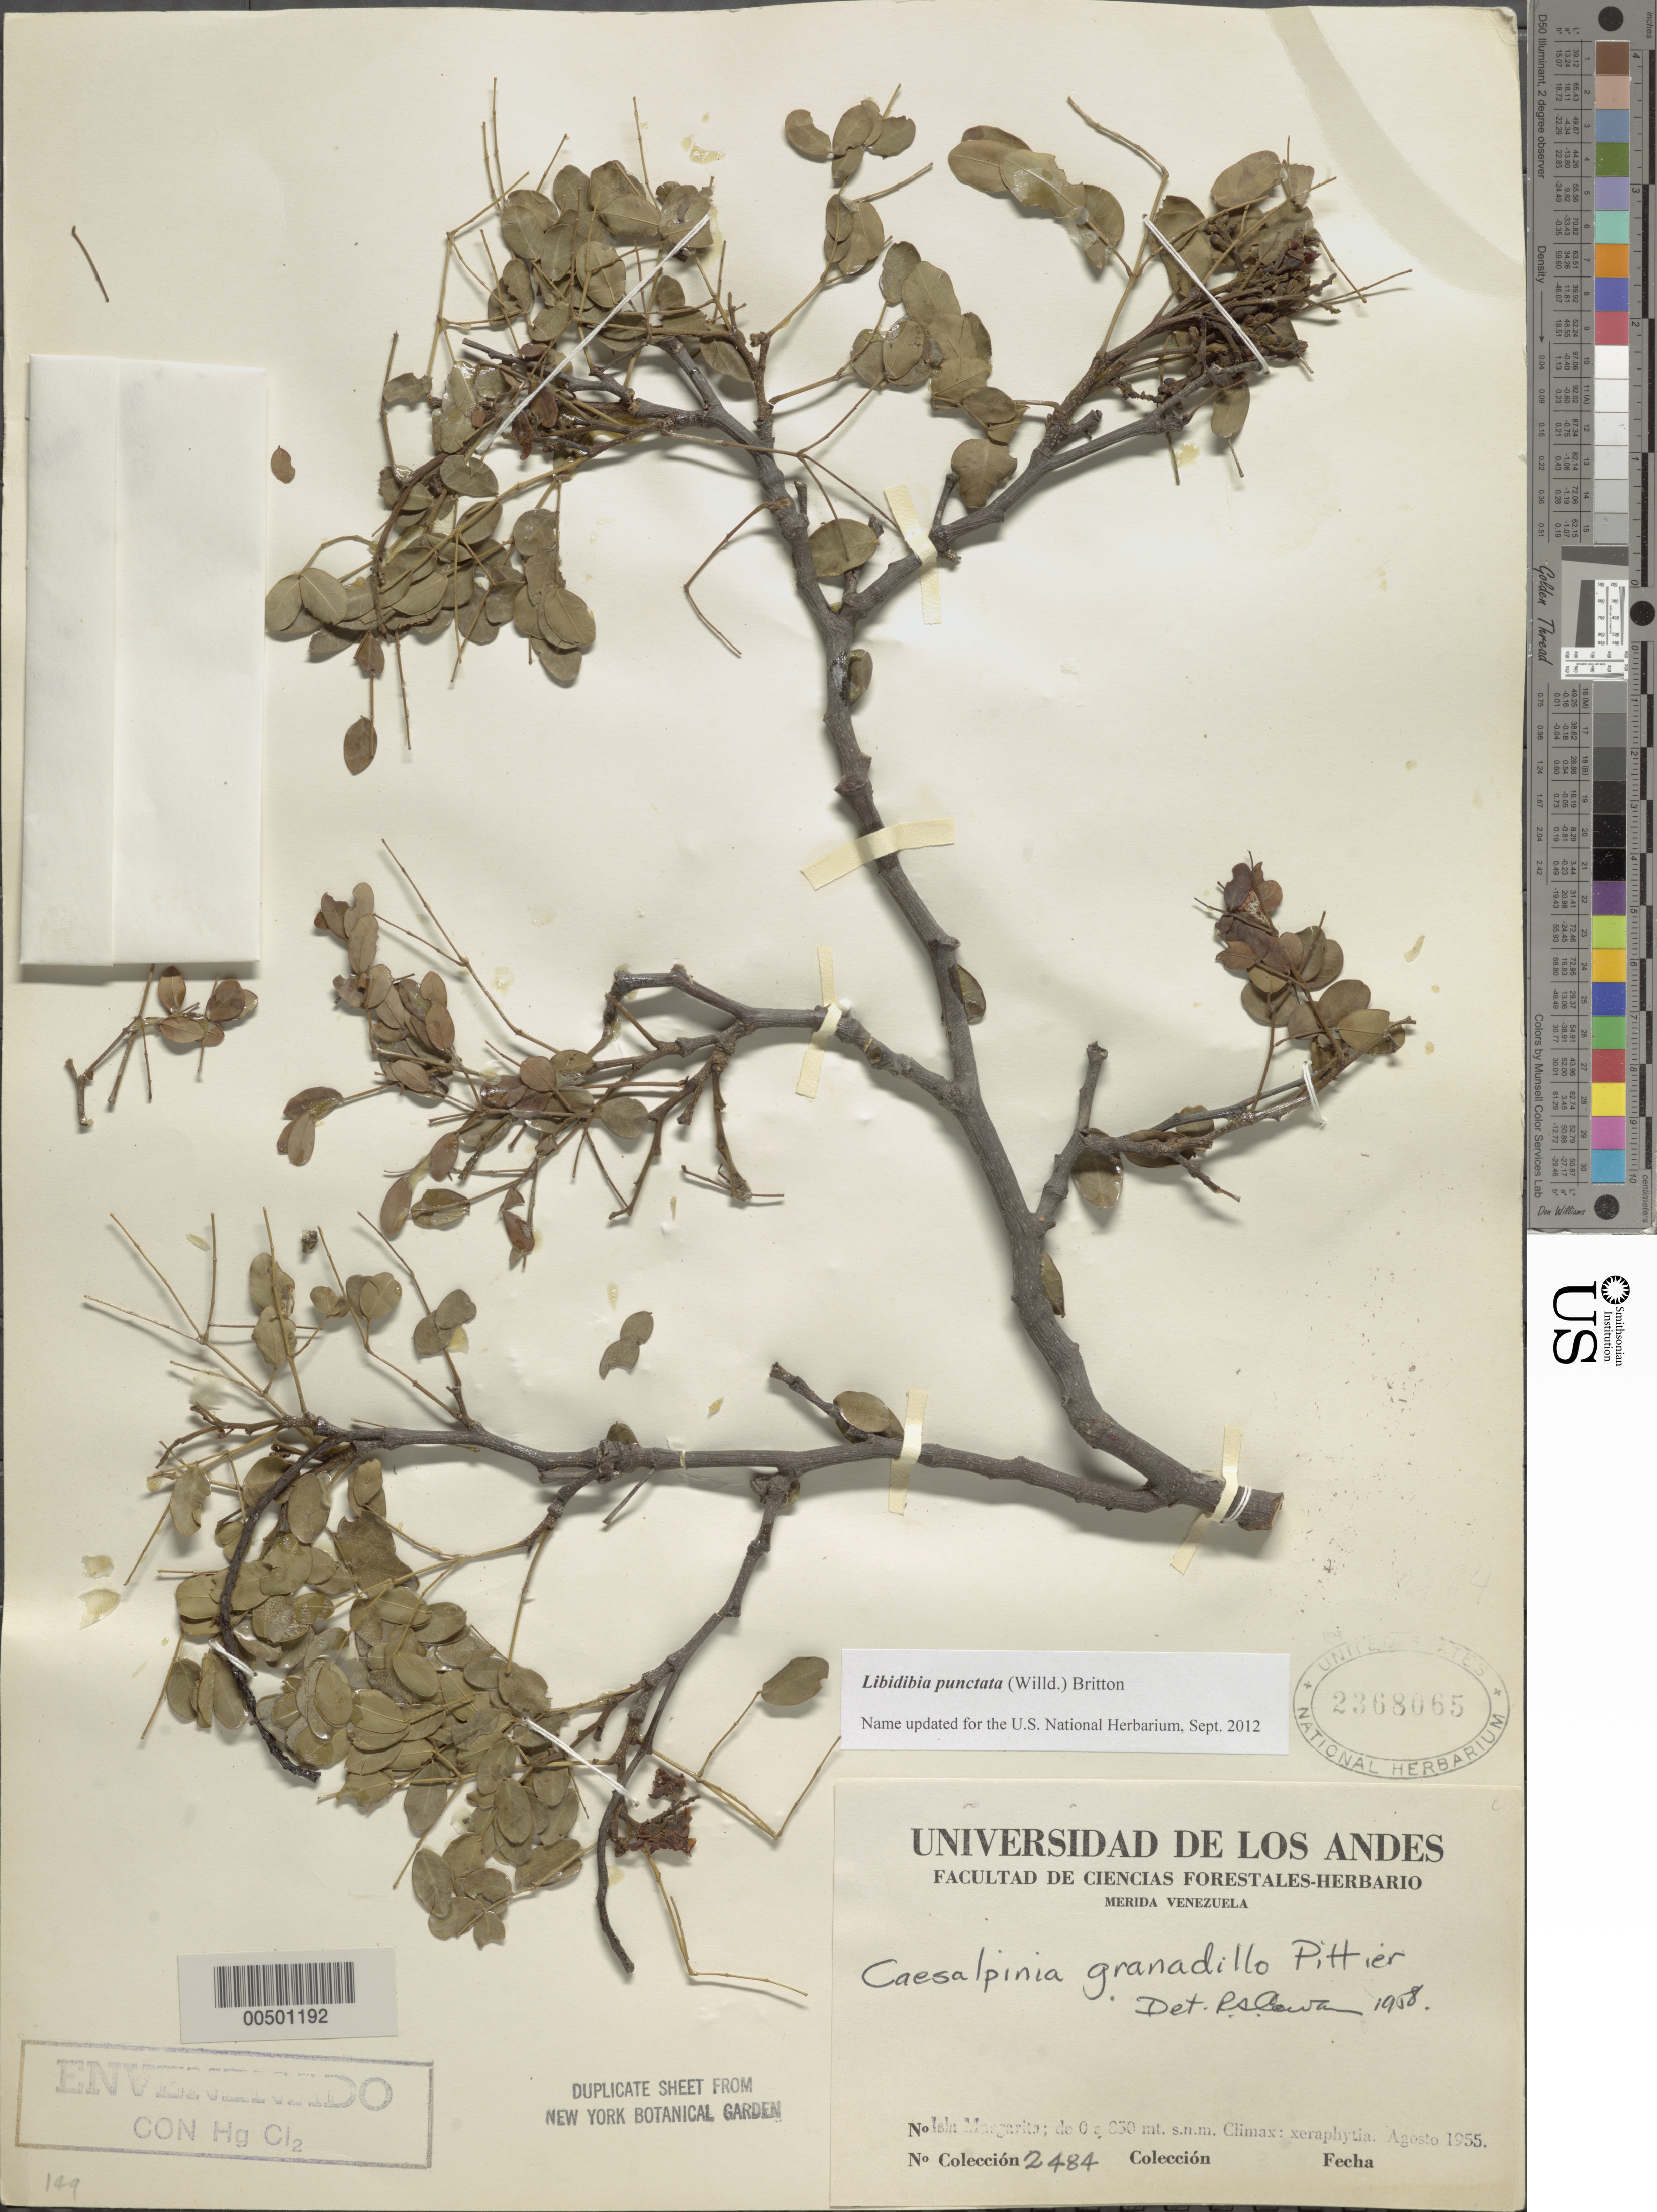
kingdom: Plantae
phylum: Tracheophyta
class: Magnoliopsida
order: Fabales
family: Fabaceae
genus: Libidibia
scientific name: Libidibia punctata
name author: (Willd.) Britton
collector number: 2484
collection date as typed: Aug 1955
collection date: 1955-08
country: Venezuela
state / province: Nueva Esparta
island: Margarita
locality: Isla Margarita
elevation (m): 0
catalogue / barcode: US 2368065